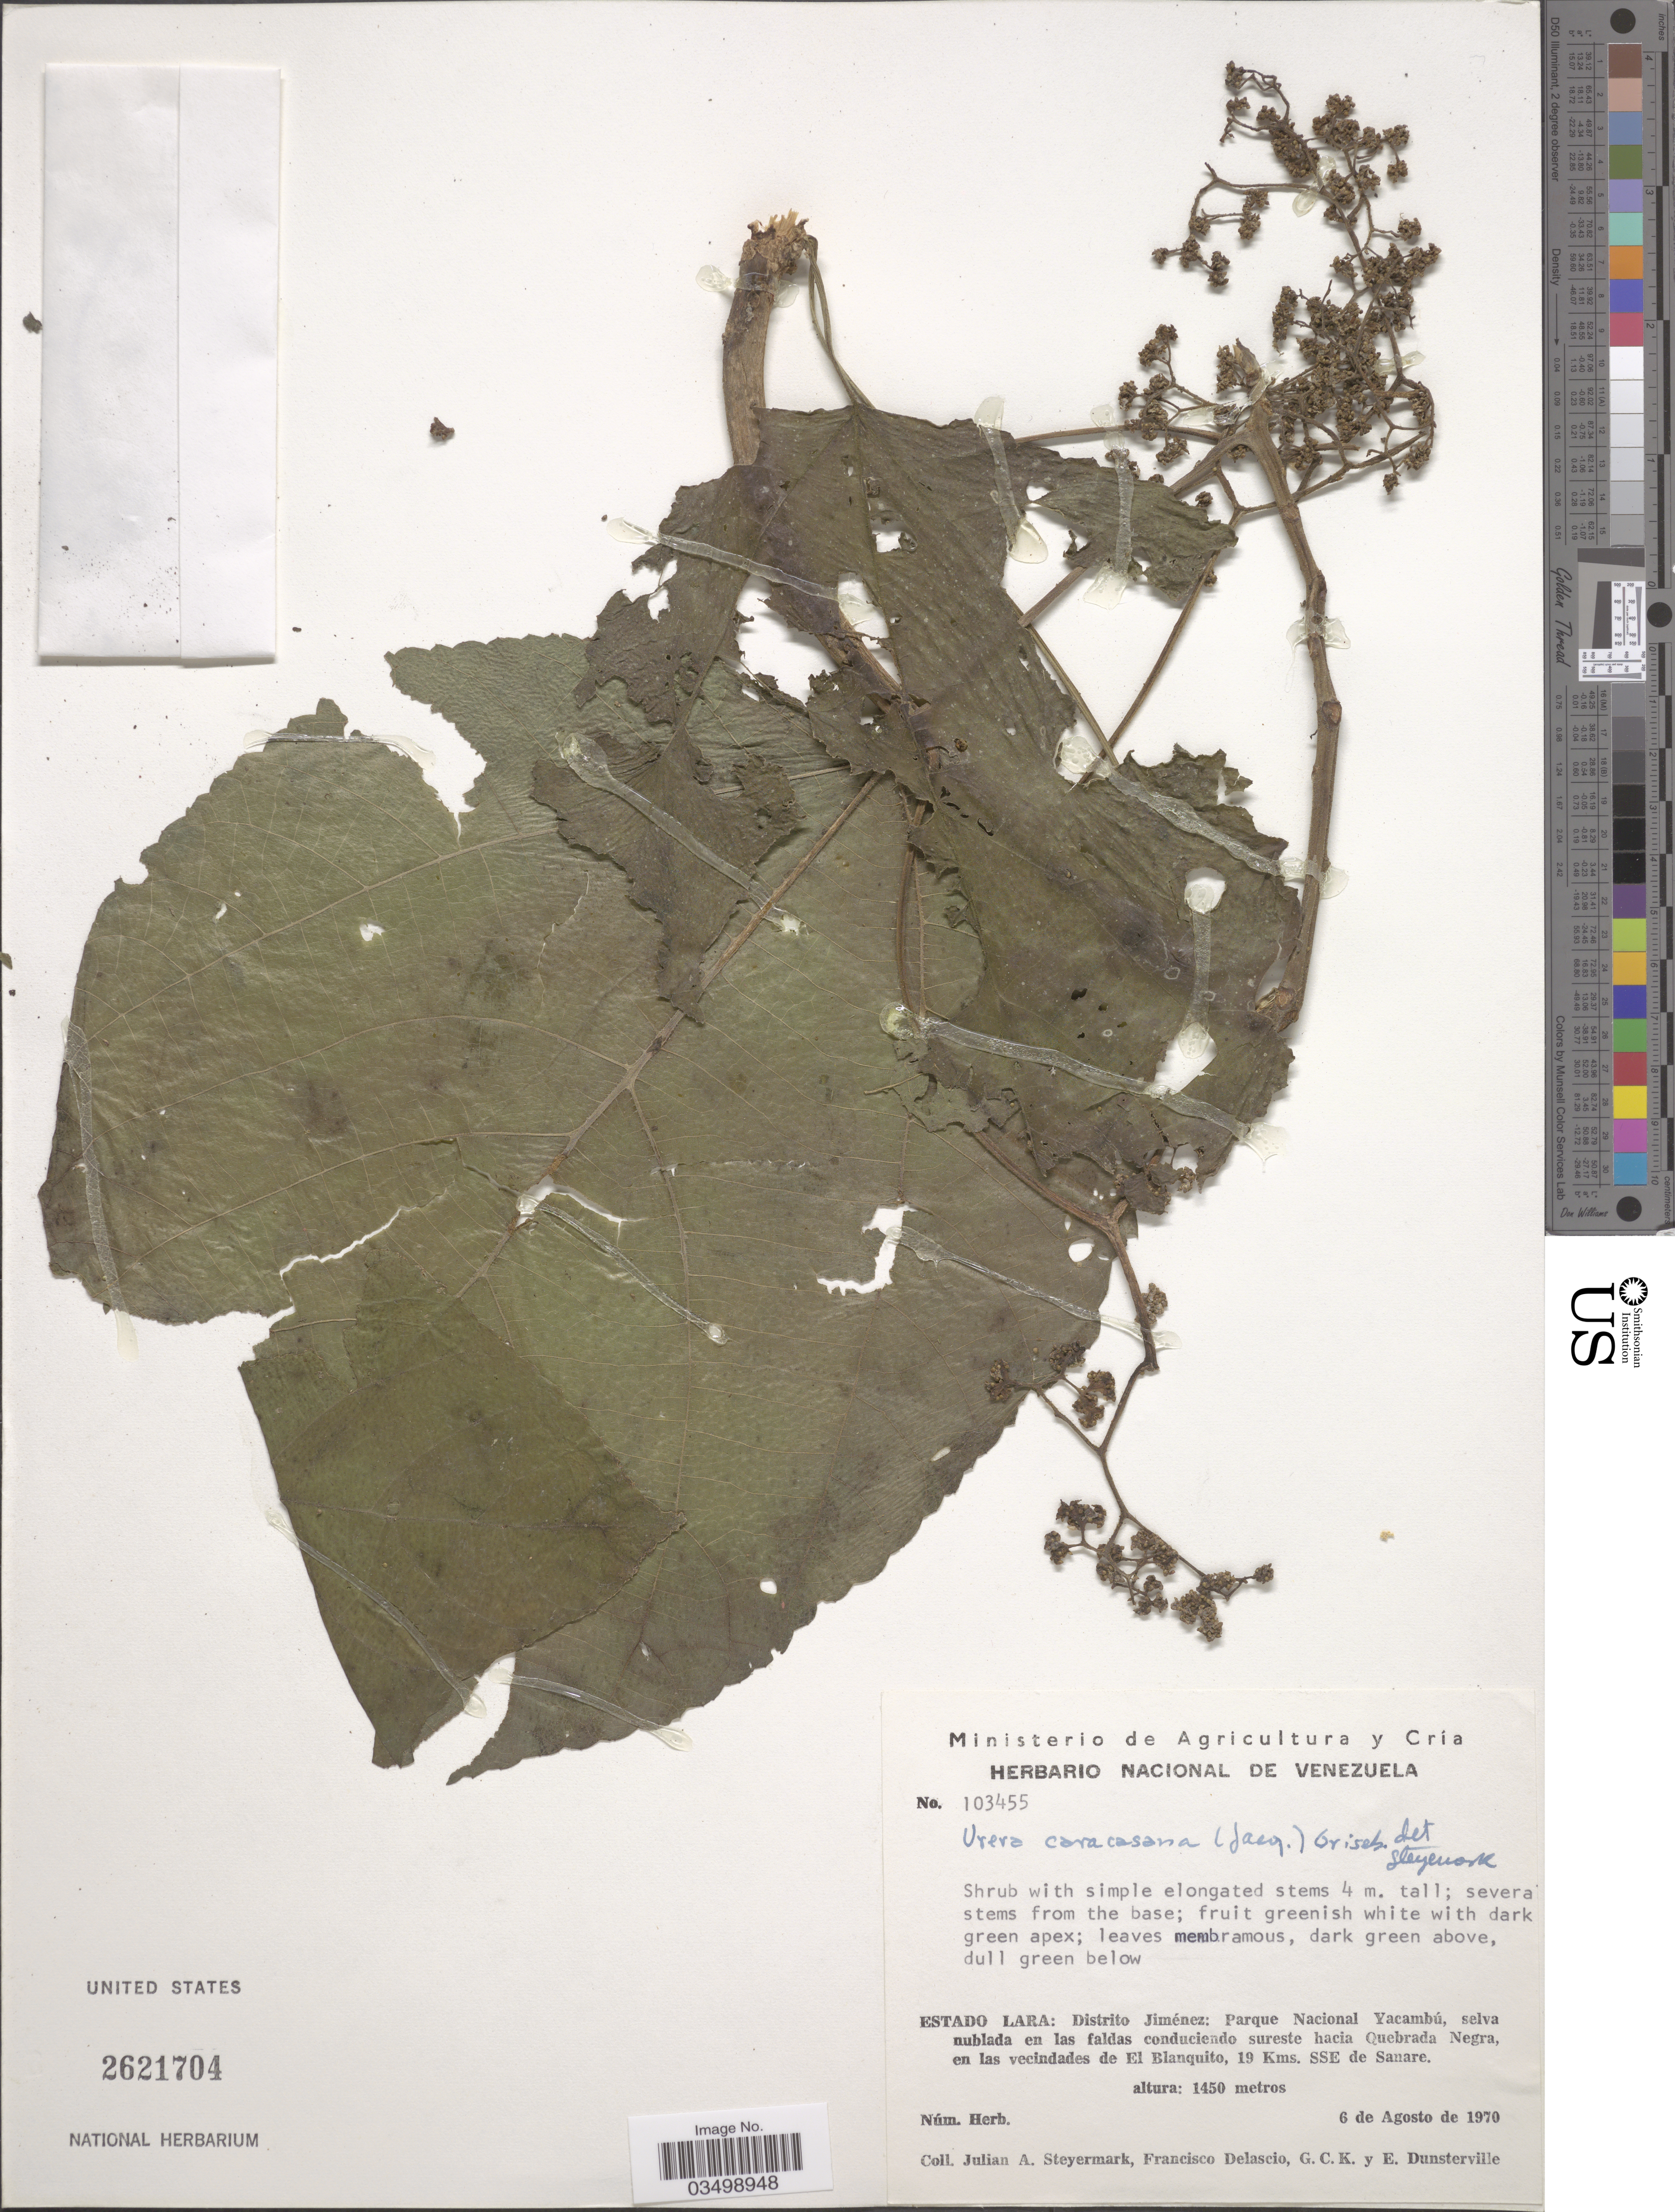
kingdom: Plantae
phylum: Tracheophyta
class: Magnoliopsida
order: Rosales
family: Urticaceae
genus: Urera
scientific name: Urera caracasana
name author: (Jacq.) Gaudich. ex Griseb.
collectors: J. Steyermark, F. Delascio, G. C. K. Dunsterville & E. Dunsterville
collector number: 103455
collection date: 1970-08-06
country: Venezuela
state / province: Lara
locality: Distrito Jiménez: Parque Nacional Yacambú, selva nublada en las faldas conduciendo sureste hacia Quebrada Negra, en las vecindades de El Blanquito, 19 Kms. SSE de Sanare.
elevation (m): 1450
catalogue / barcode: US 2621704